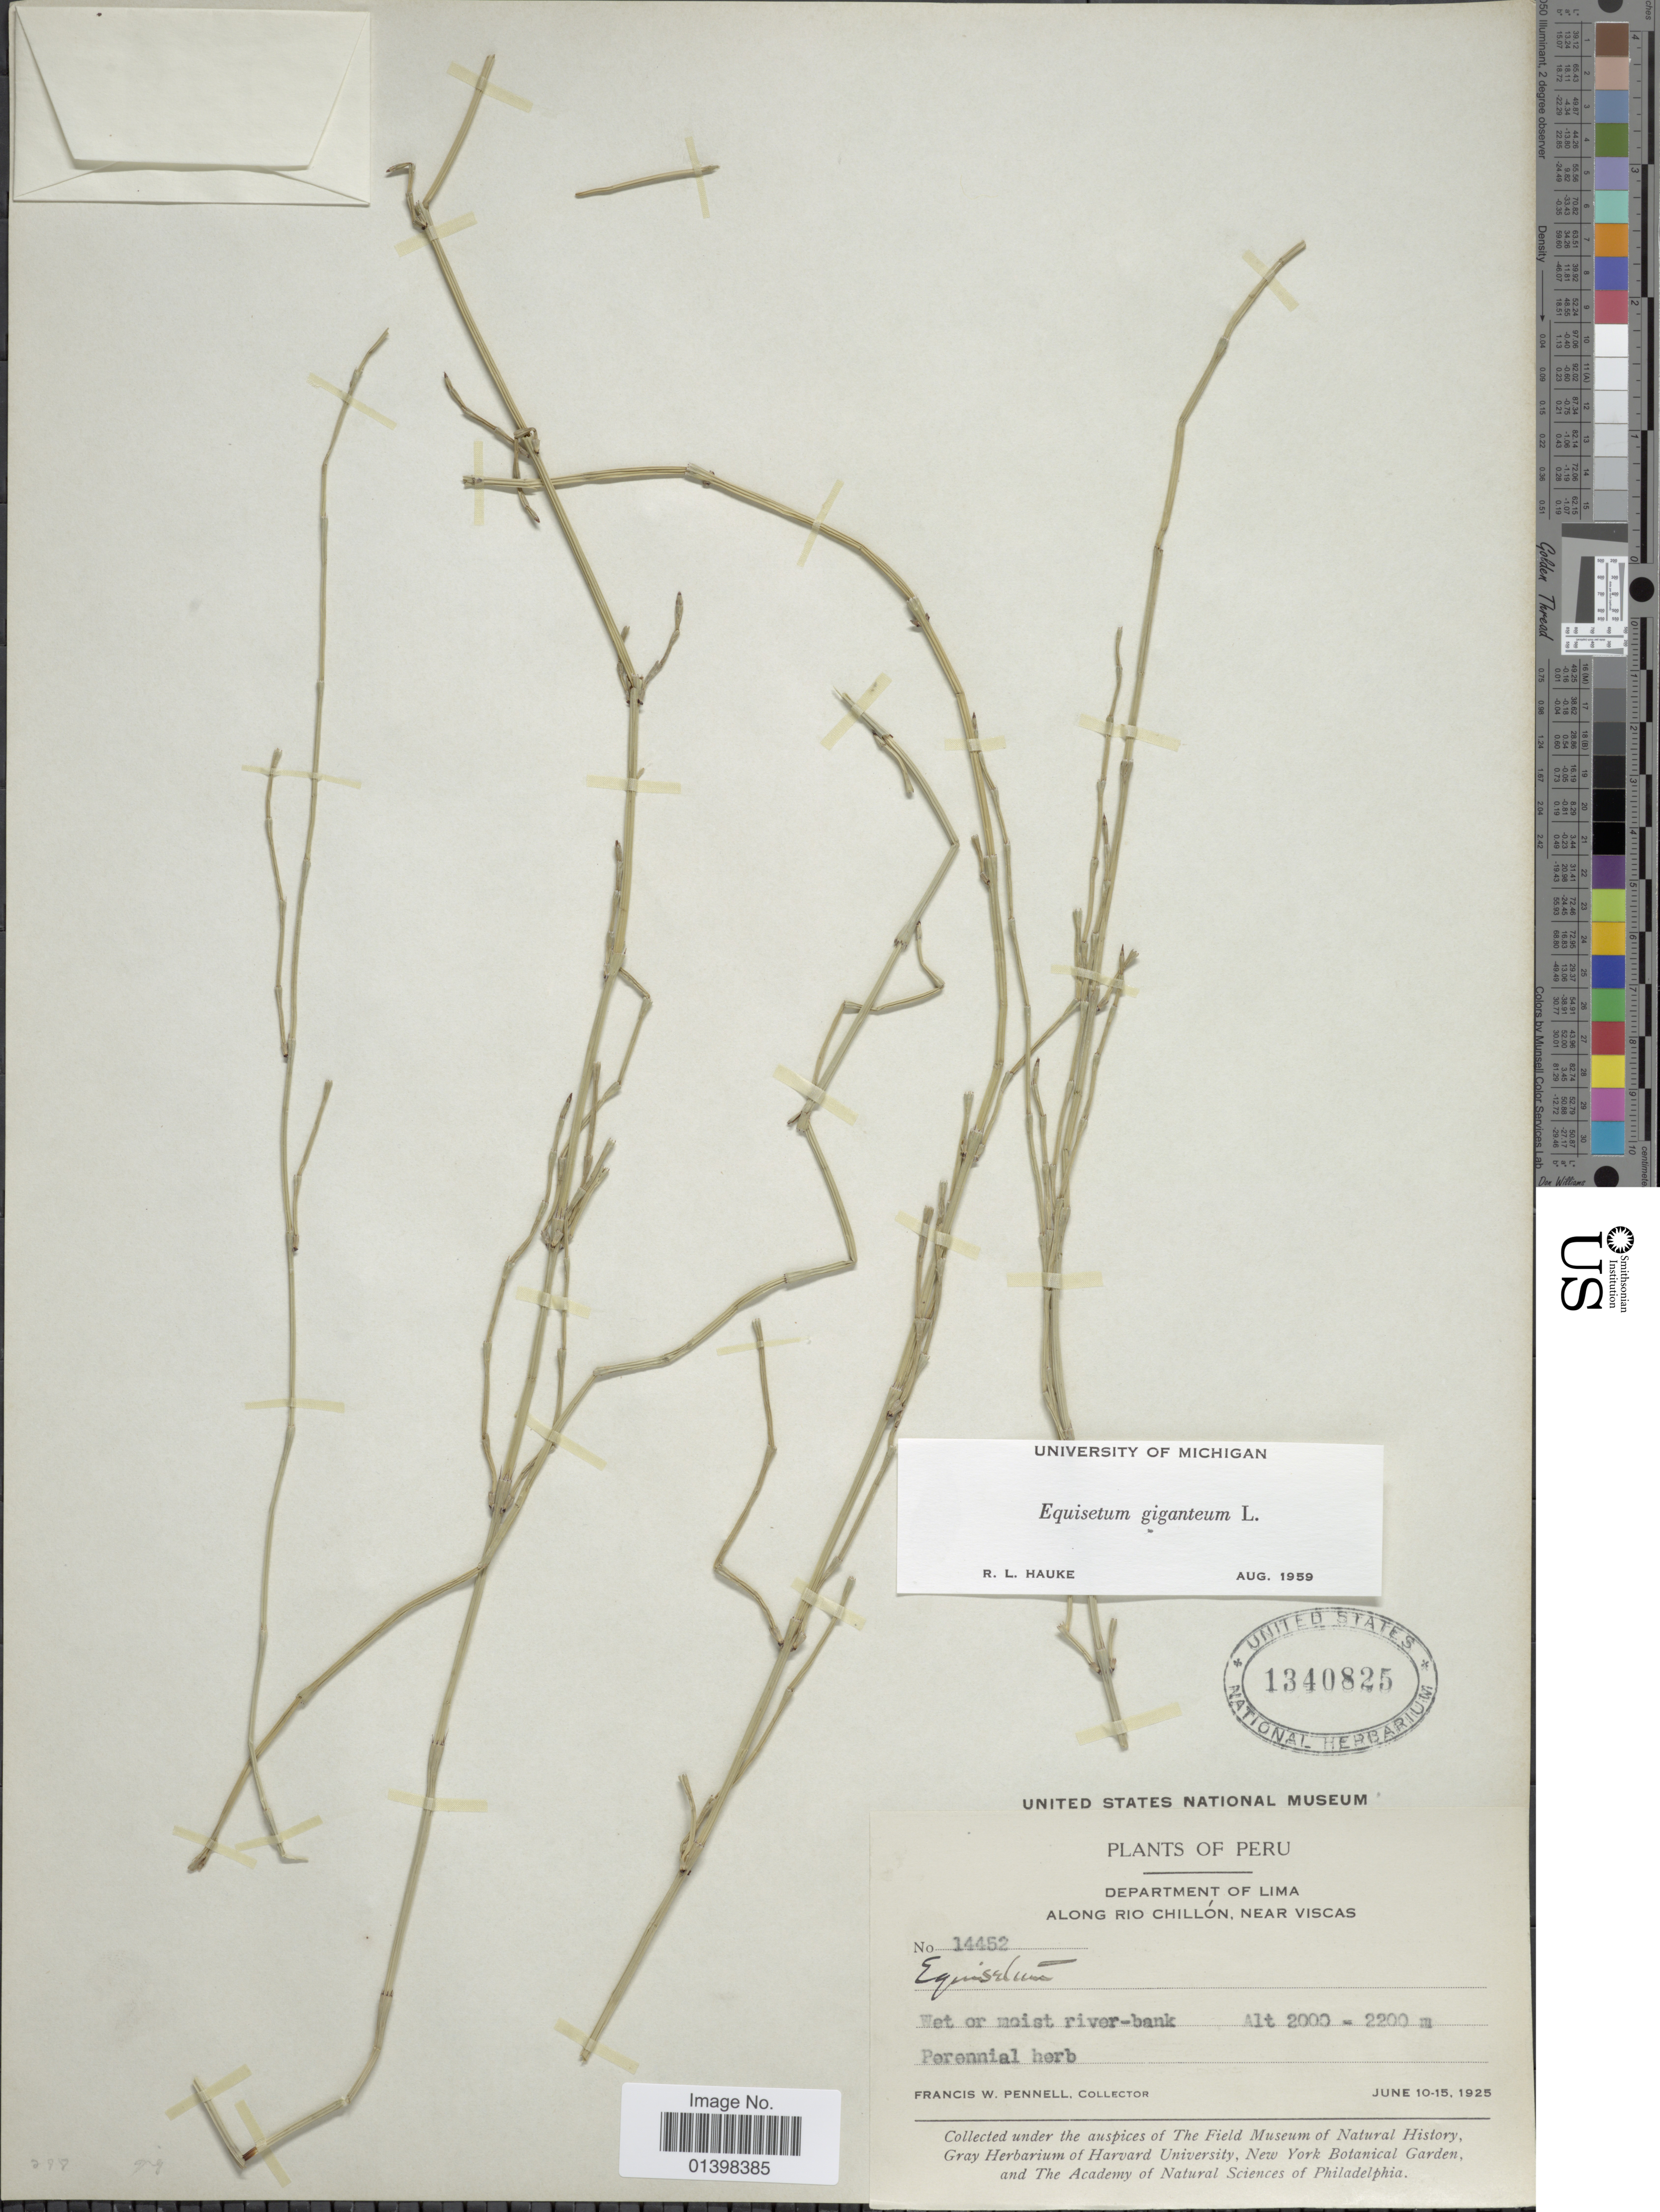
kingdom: Plantae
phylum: Tracheophyta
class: Polypodiopsida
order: Equisetales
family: Equisetaceae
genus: Equisetum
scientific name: Equisetum giganteum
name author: L.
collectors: F. W. Pennell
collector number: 14452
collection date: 1925-06-10/1925-06-15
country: Peru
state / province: Lima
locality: Along Rio Chillón, near Viscas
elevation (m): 2000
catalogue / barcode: US 1340825